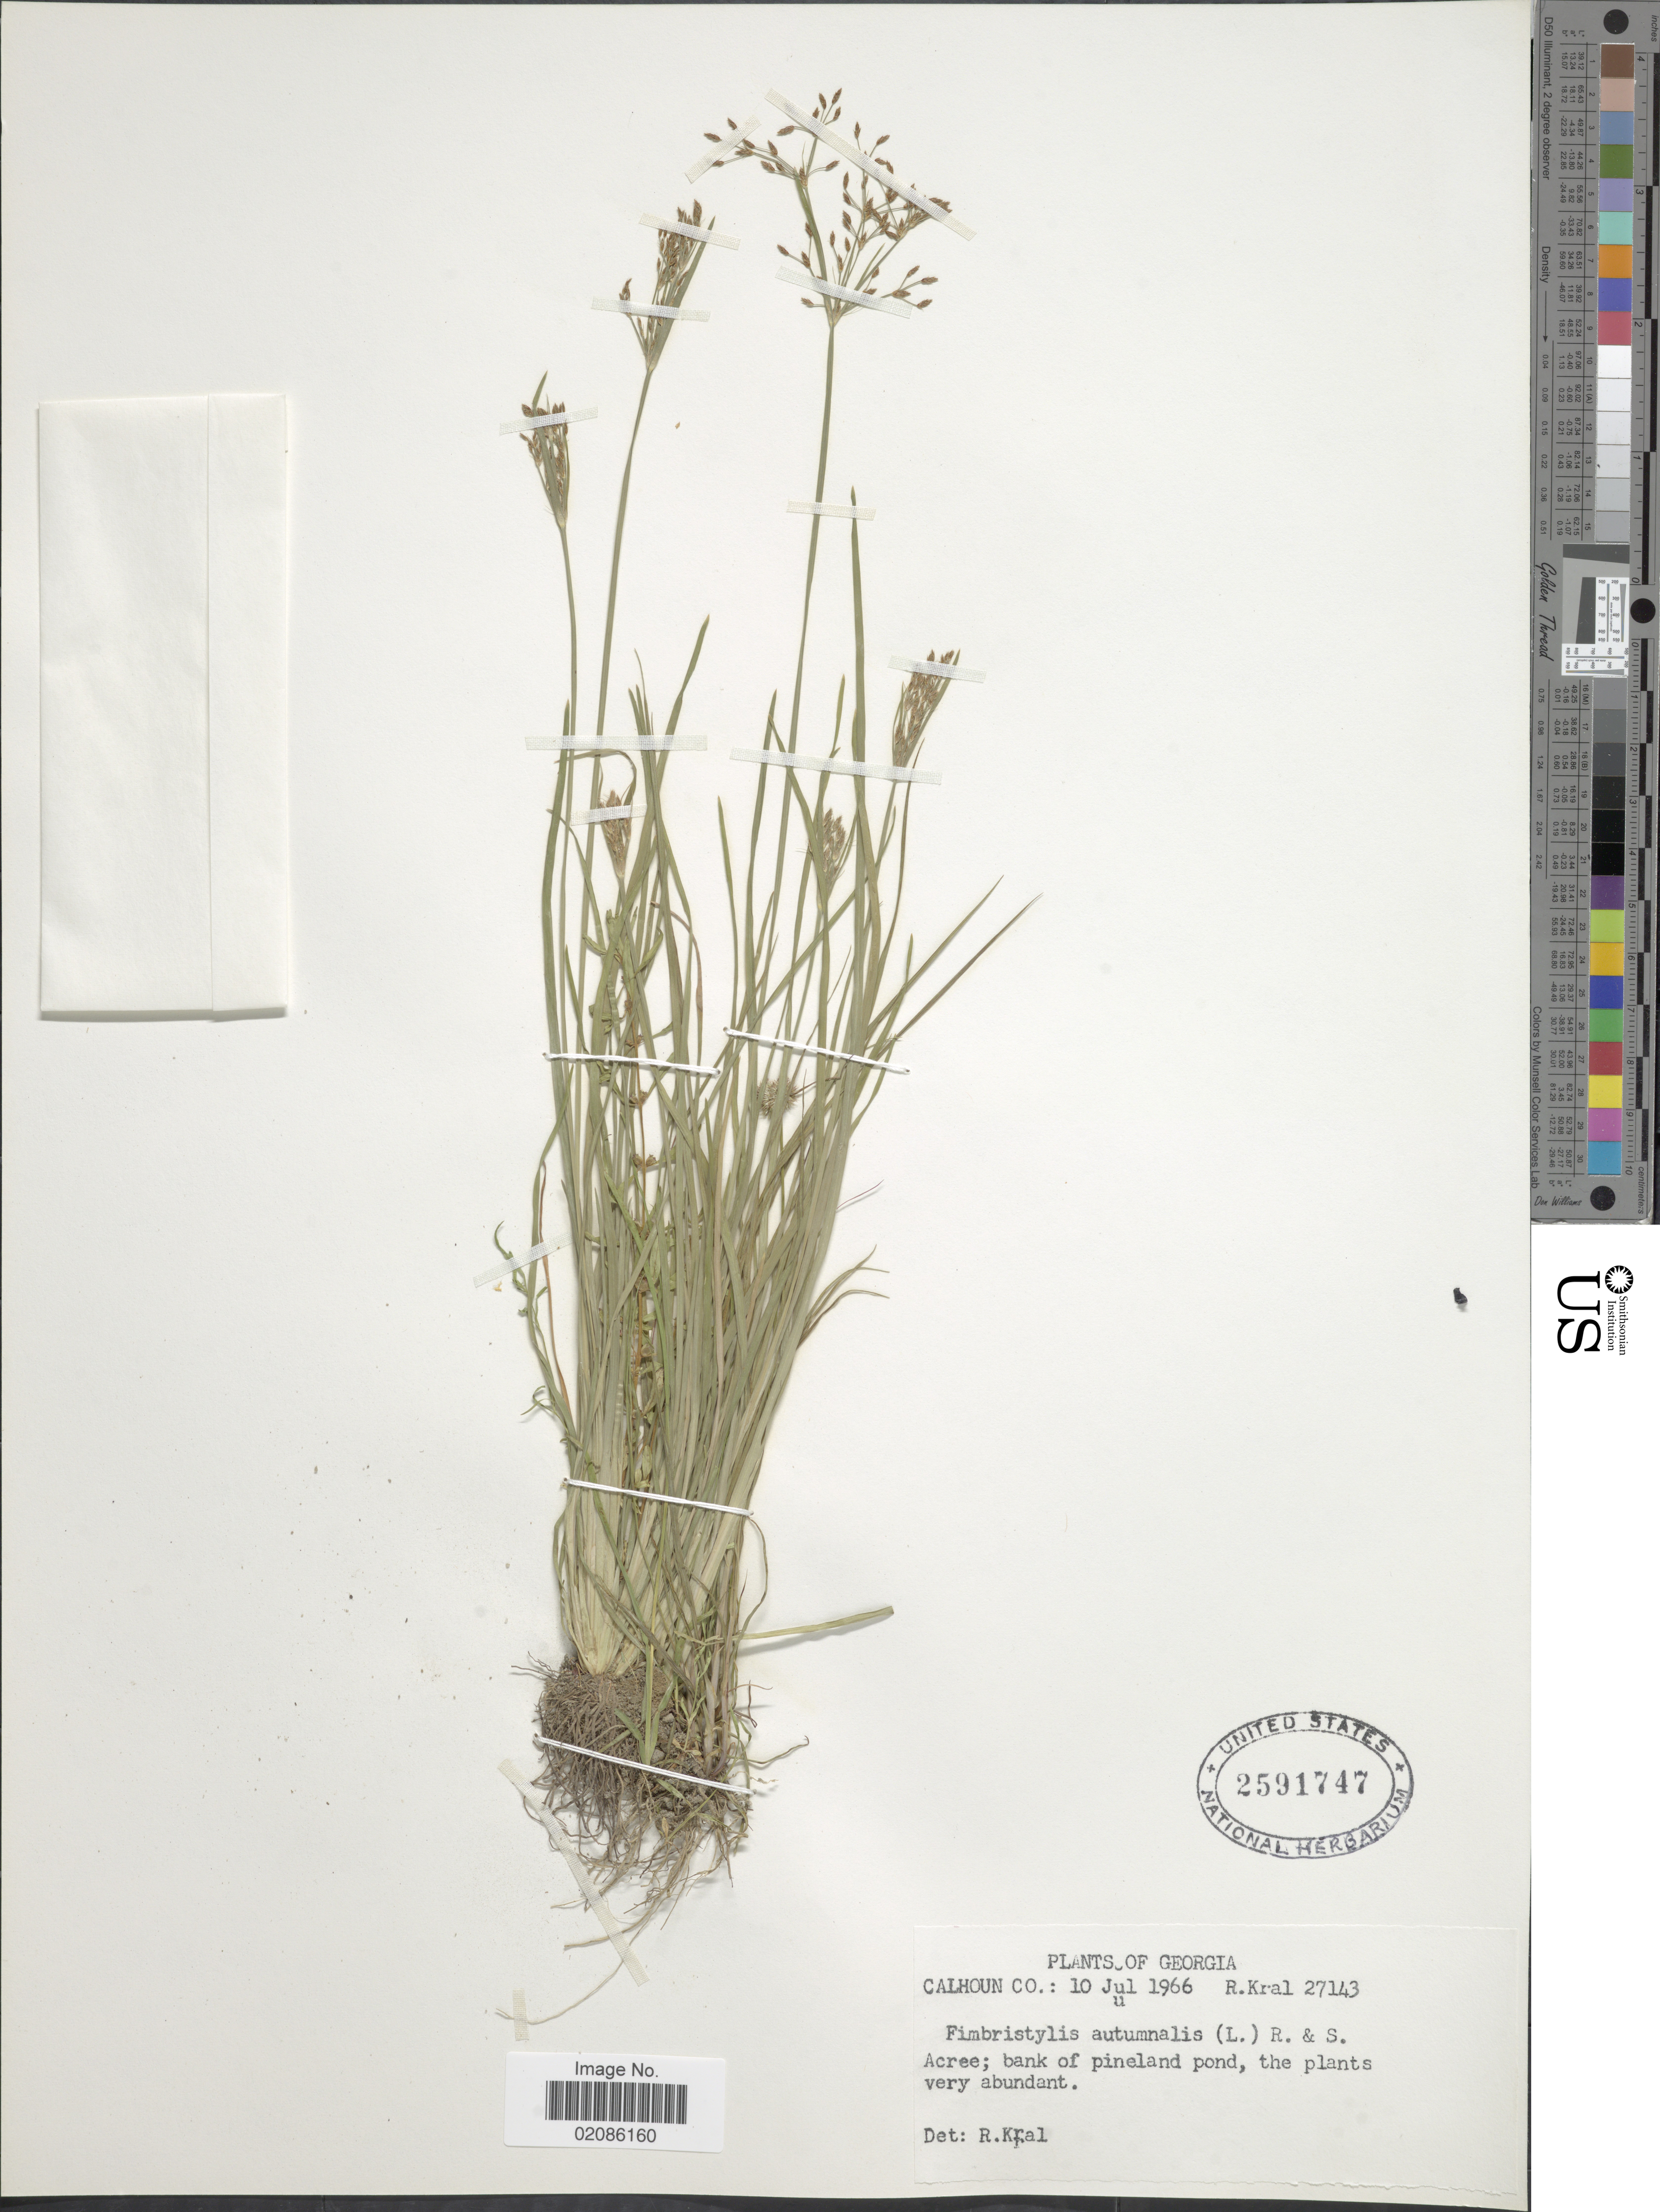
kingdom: Plantae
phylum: Tracheophyta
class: Liliopsida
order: Poales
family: Cyperaceae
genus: Fimbristylis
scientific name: Fimbristylis autumnalis (L.) Roem. & Schult.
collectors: R. Kral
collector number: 27143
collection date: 1966-07-10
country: United States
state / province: Georgia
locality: Calhoun Co. Acree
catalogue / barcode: US 2591747